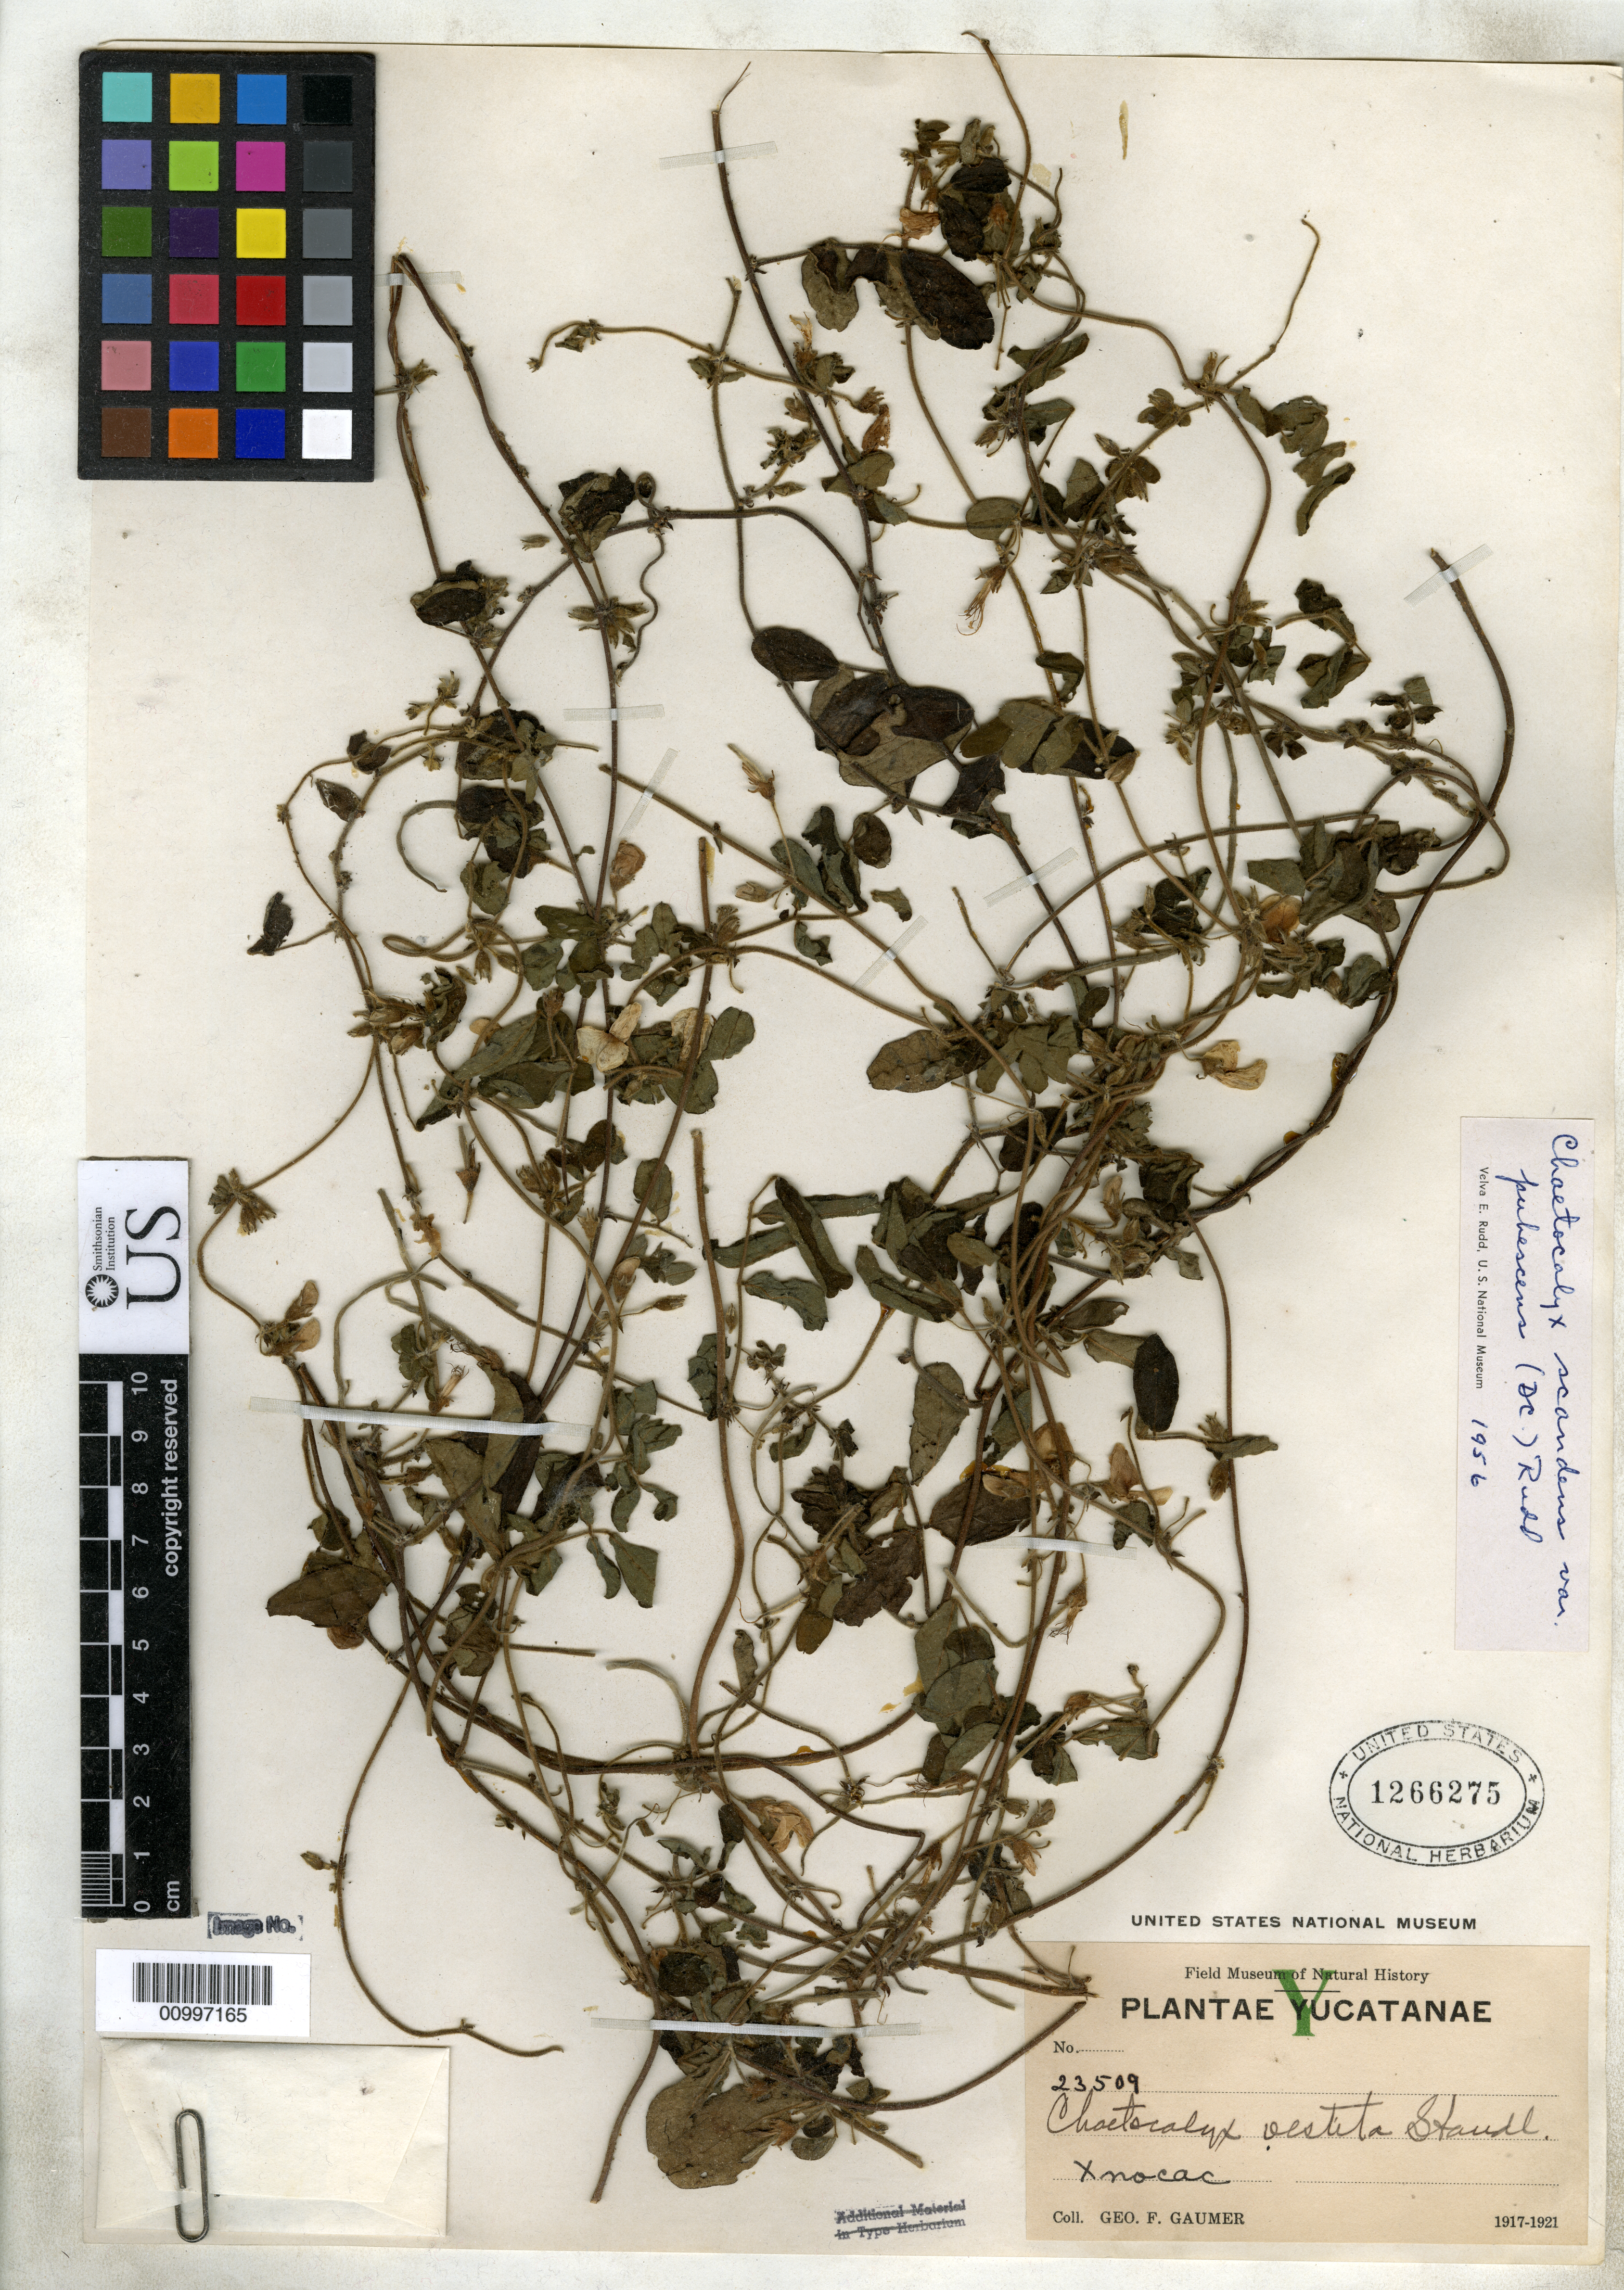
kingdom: Plantae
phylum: Tracheophyta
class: Magnoliopsida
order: Fabales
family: Fabaceae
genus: Chaetocalyx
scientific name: Chaetocalyx vestita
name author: Standl.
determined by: Rudd, V. E.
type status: Isotype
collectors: G. F. Gaumer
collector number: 23509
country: Mexico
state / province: Yucatán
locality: Xnocac.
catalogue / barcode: US 1266275